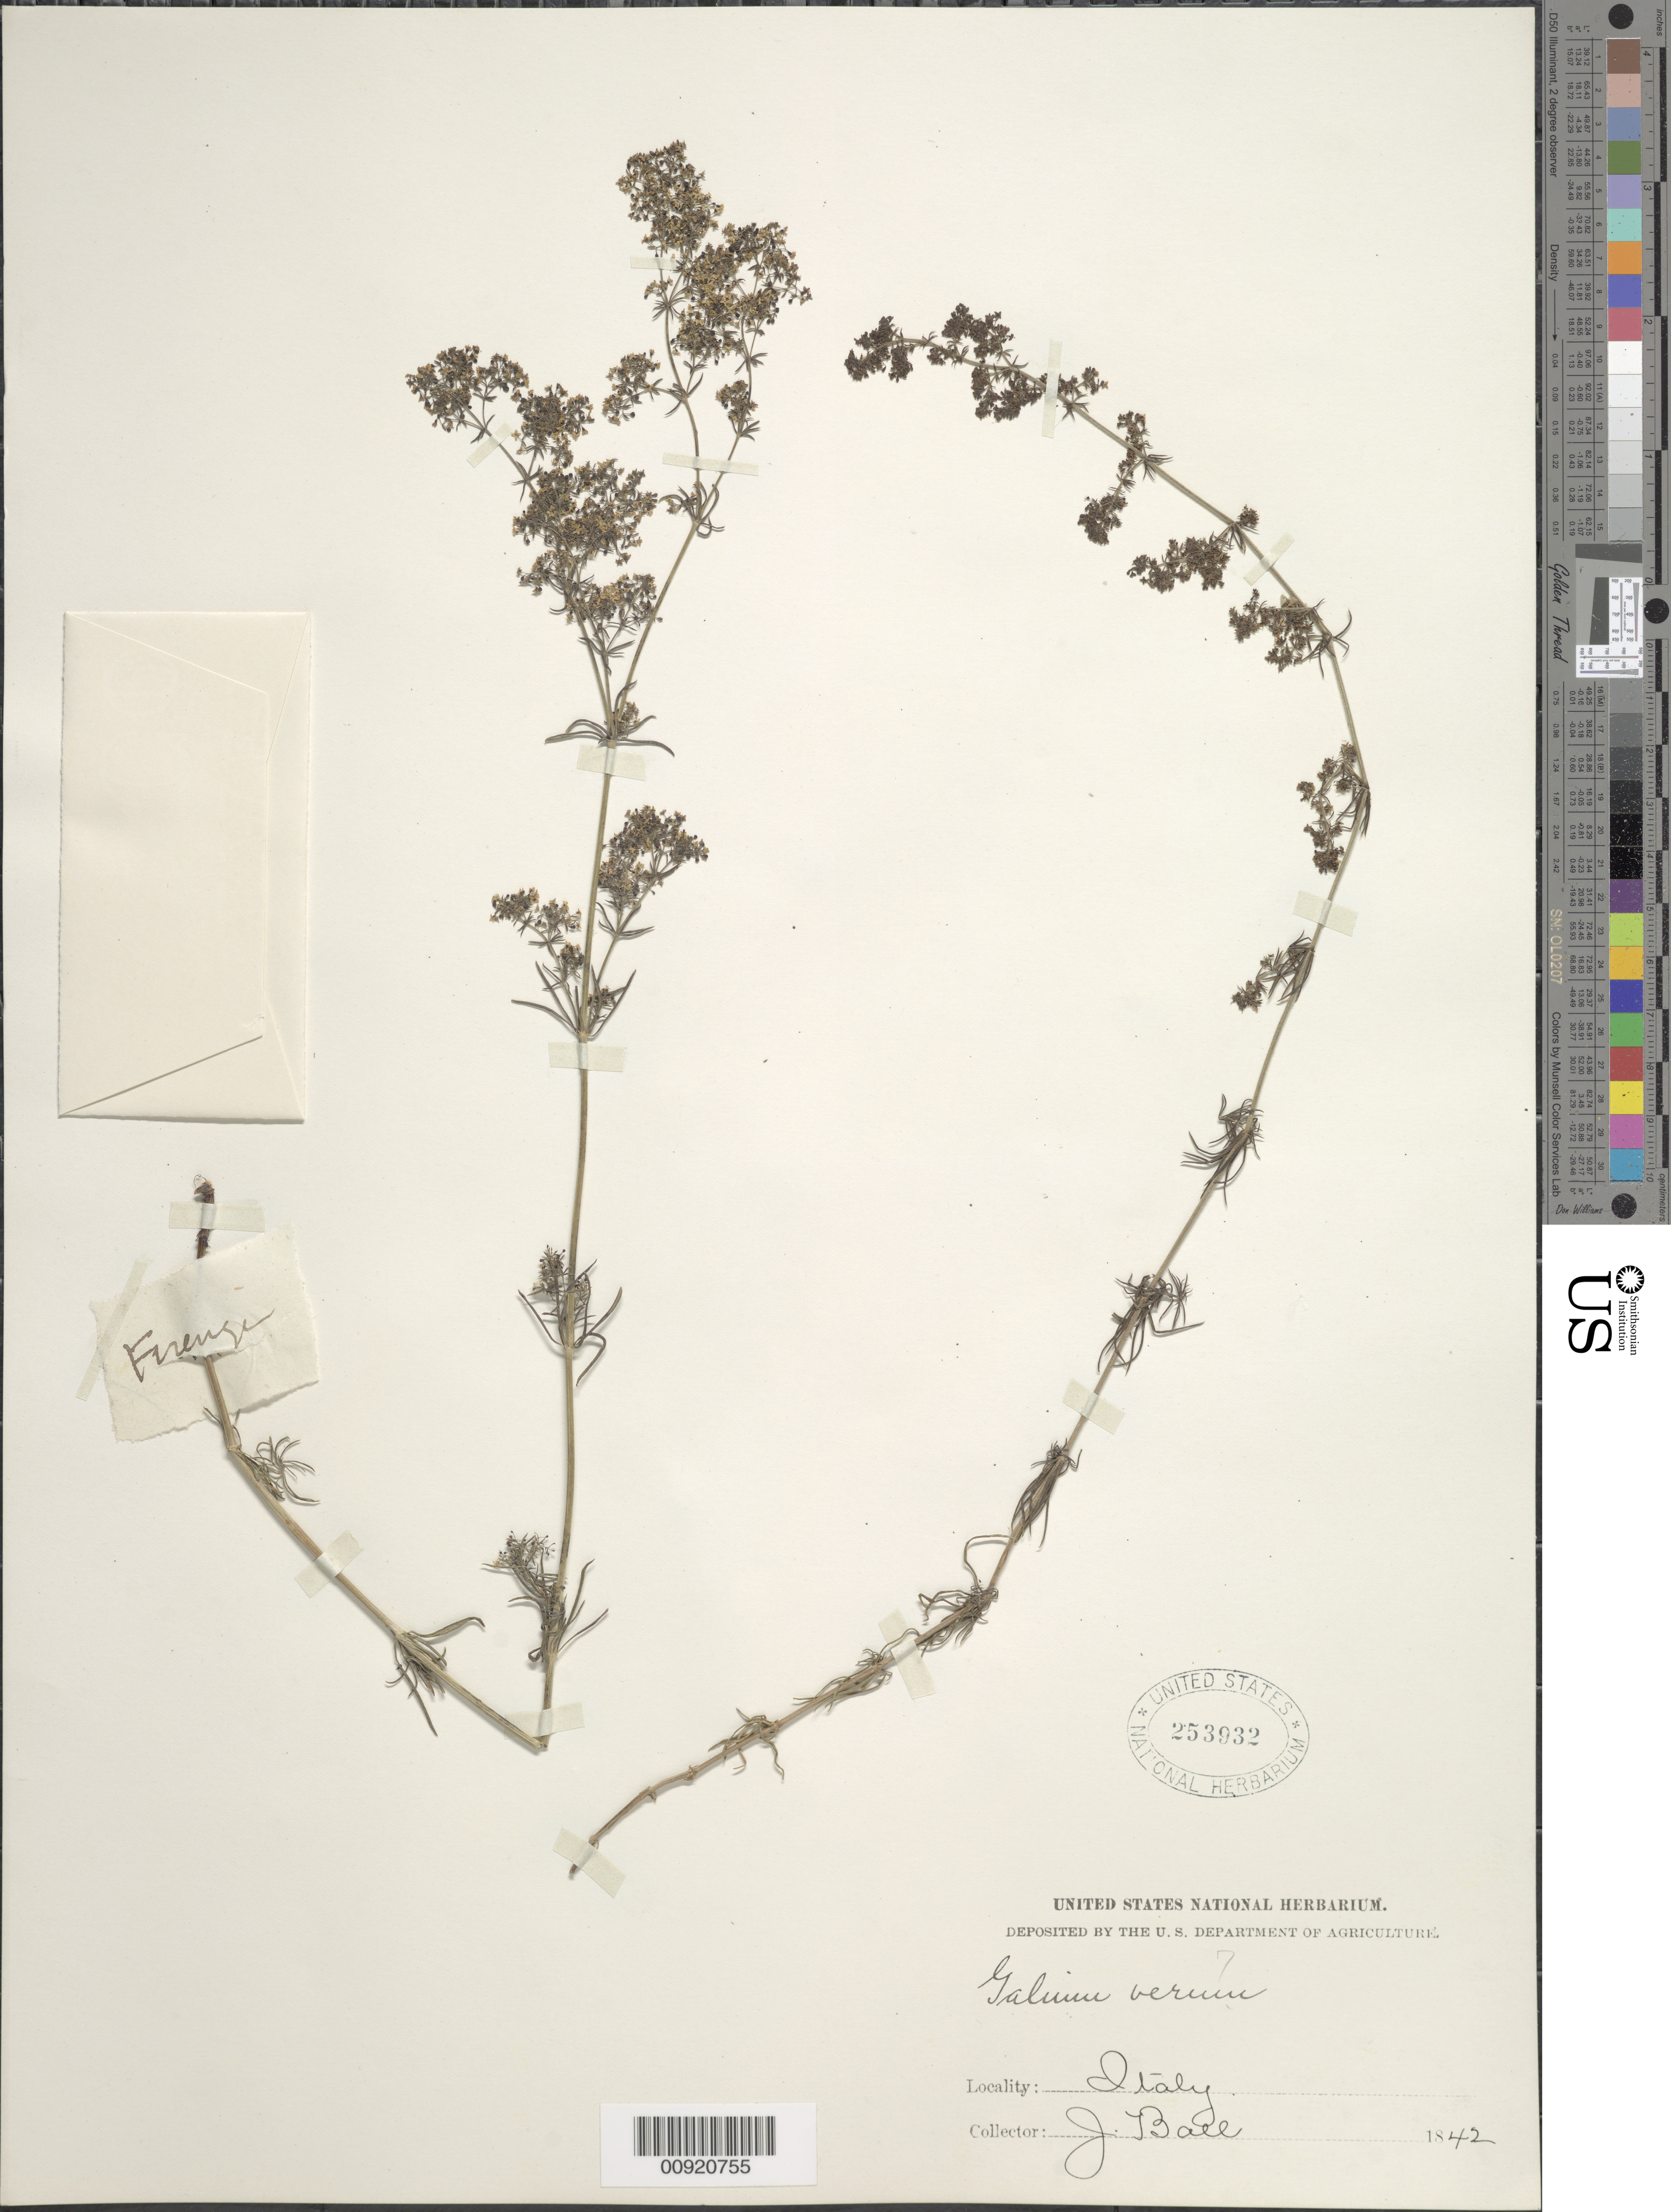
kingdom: Plantae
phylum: Tracheophyta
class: Magnoliopsida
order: Gentianales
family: Rubiaceae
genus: Galium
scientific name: Galium verum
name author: L.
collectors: J. Ball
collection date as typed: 1842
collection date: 1842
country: Italy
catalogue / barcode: US 253932